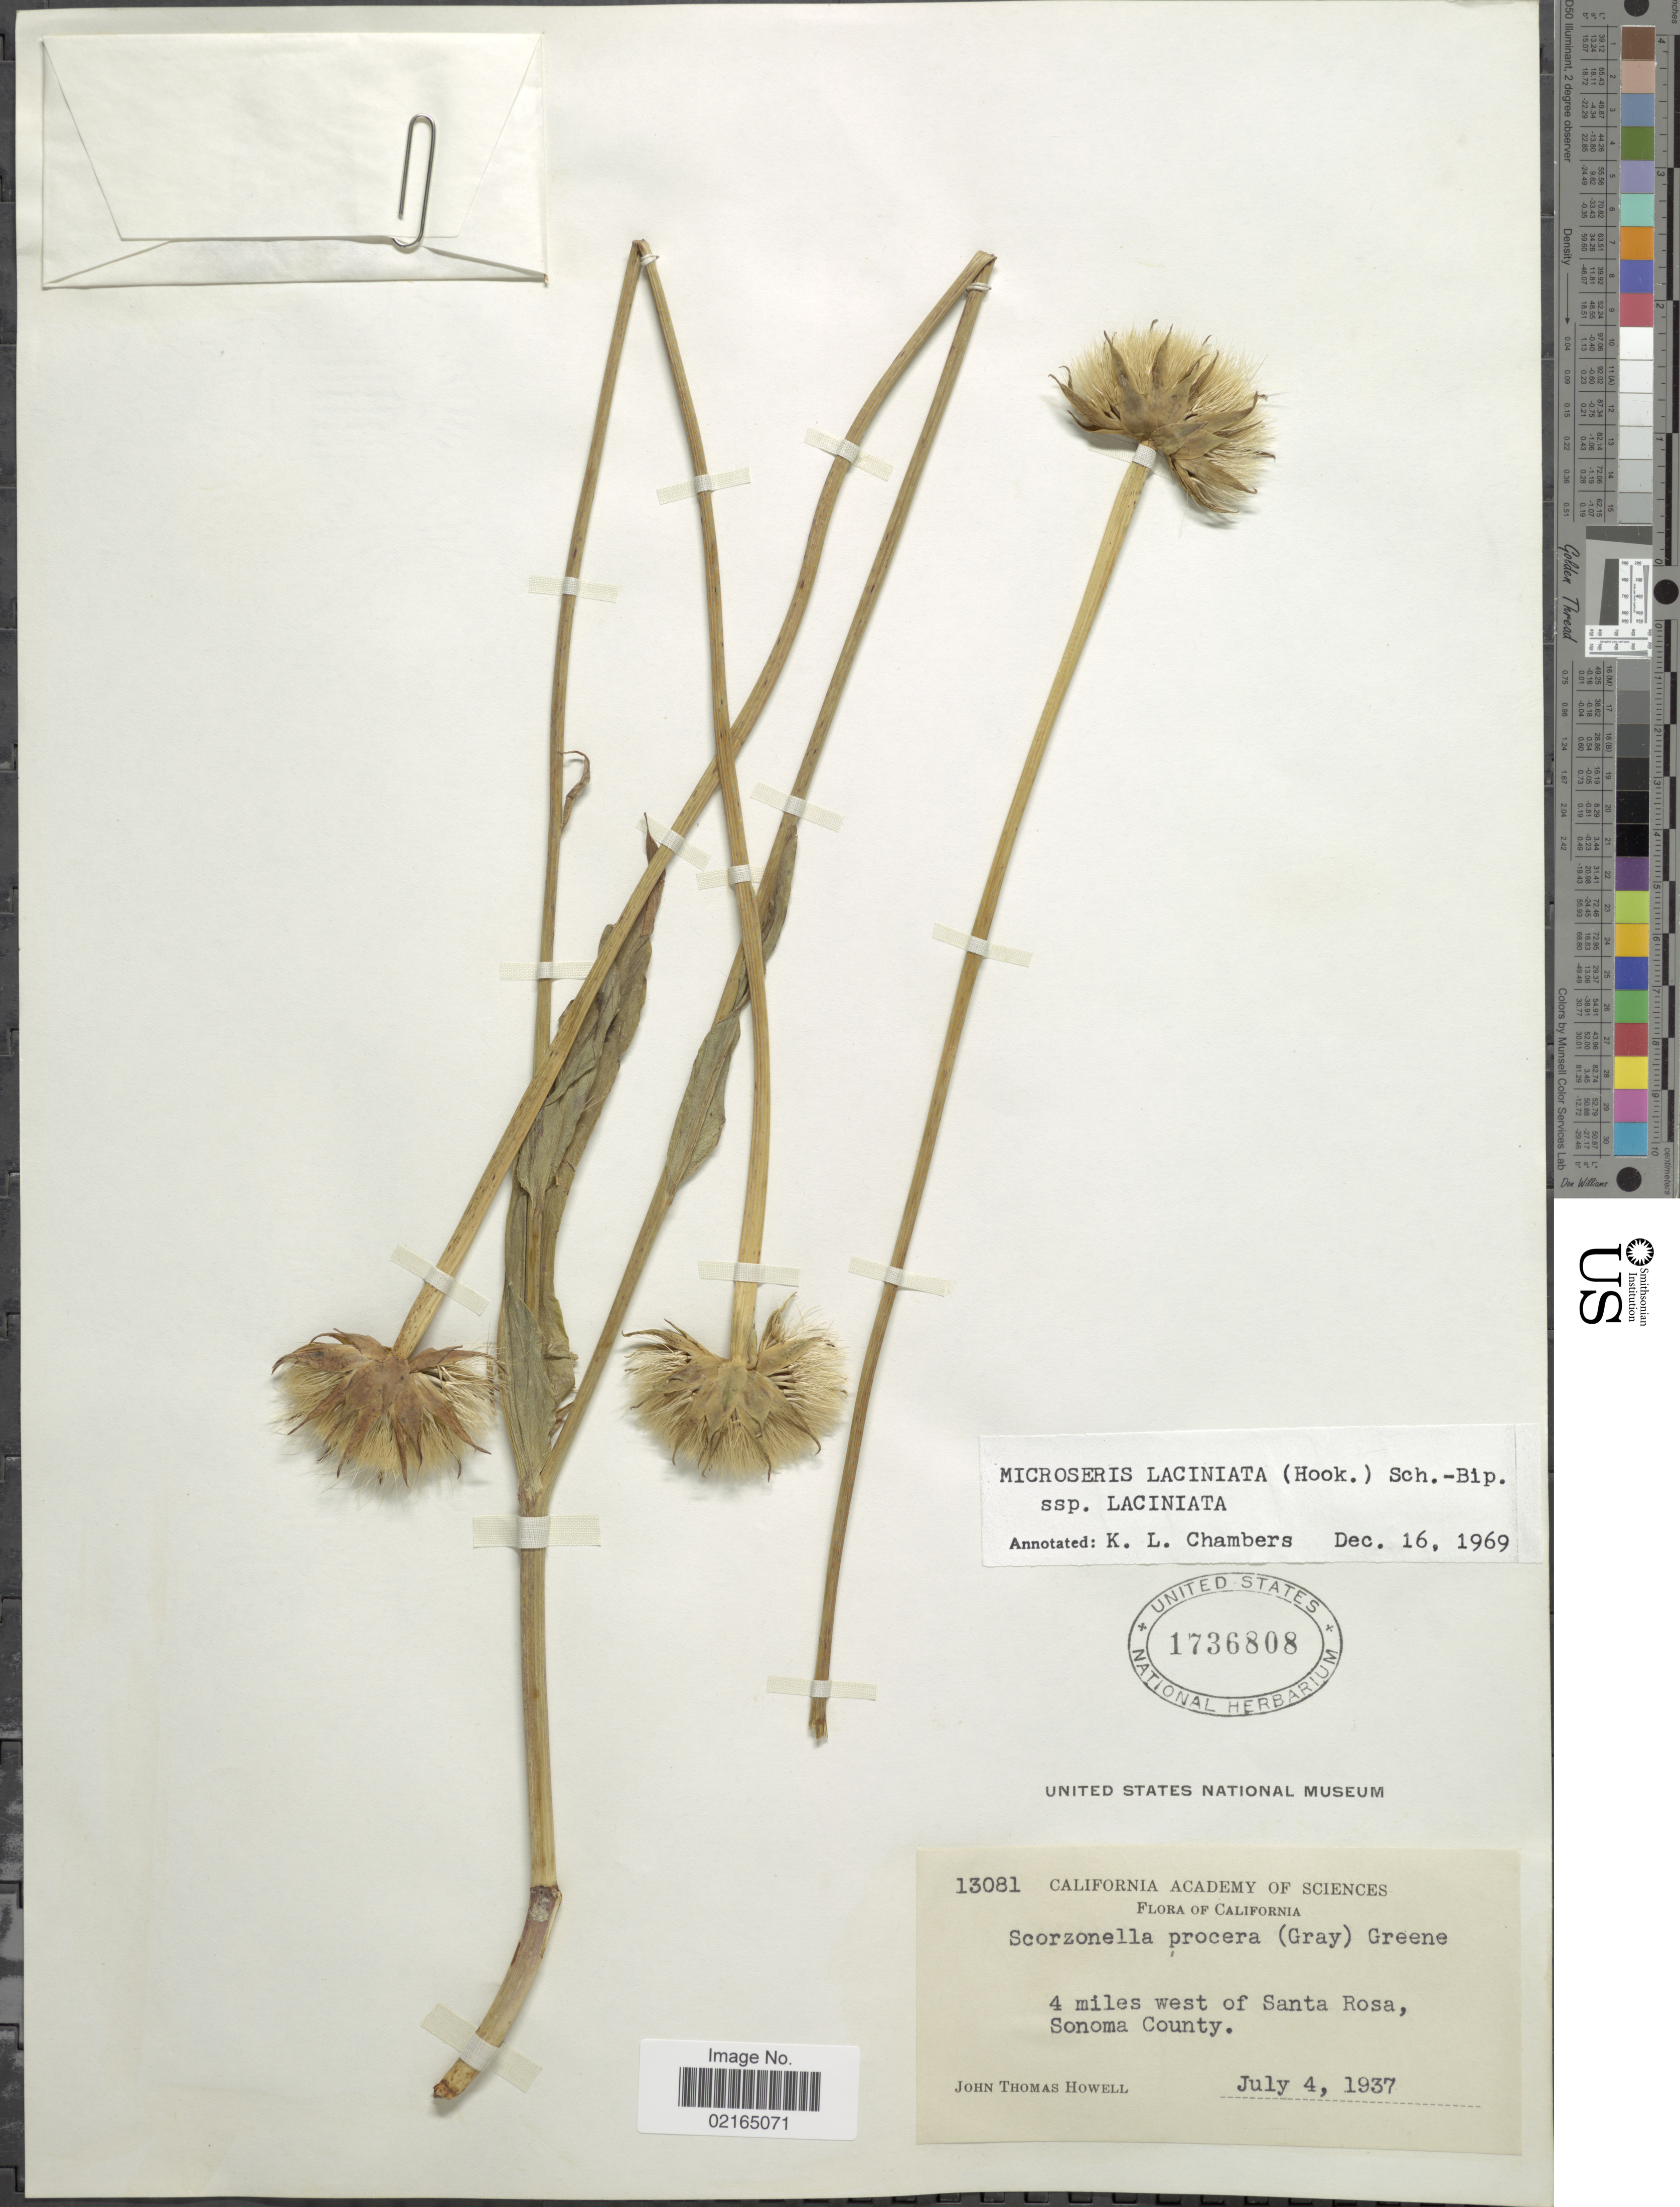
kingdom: Plantae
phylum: Tracheophyta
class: Magnoliopsida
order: Asterales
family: Asteraceae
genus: Microseris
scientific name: Microseris laciniata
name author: (Hook.) Sch. Bip.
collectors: J. T. Howell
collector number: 13081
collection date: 1937-07-04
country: United States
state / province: California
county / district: Sonoma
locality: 4 miles west of Santa Rosa, Sonoma County.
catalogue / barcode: US 1736808